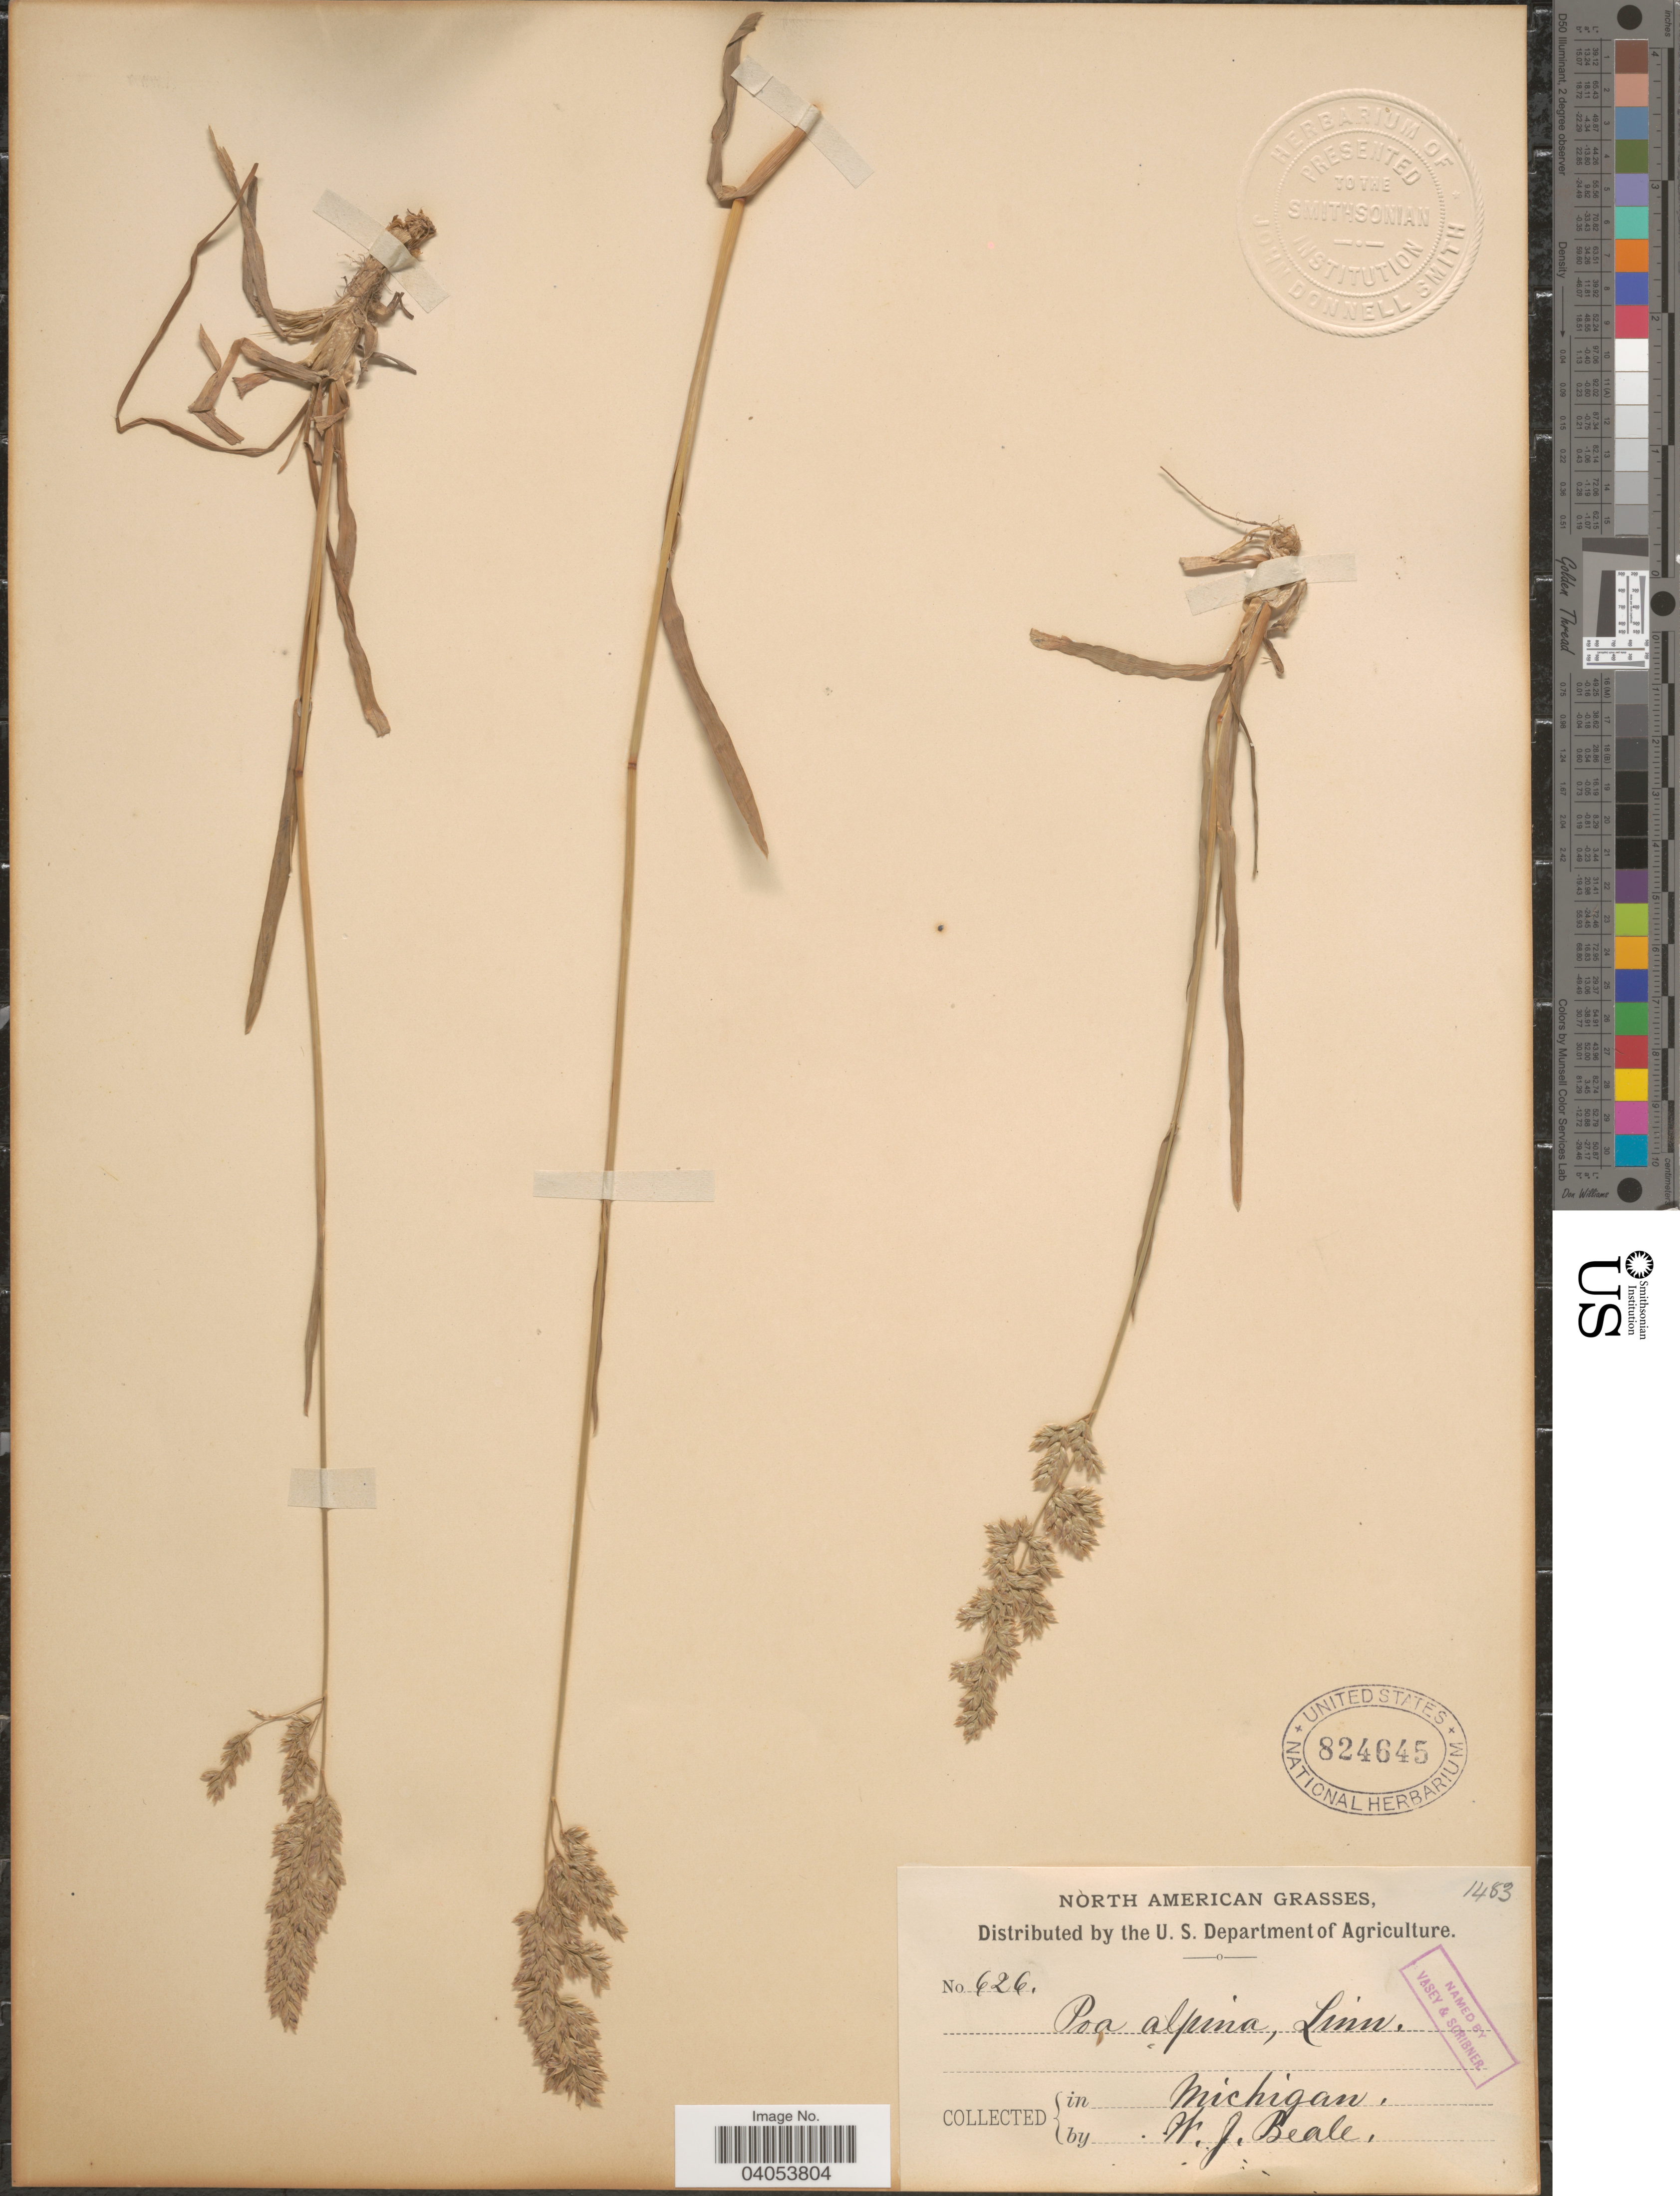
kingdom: Plantae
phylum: Tracheophyta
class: Liliopsida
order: Poales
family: Poaceae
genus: Poa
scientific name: Poa alpina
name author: L.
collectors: W. J. Beal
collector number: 626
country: United States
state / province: Michigan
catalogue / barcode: US 824645